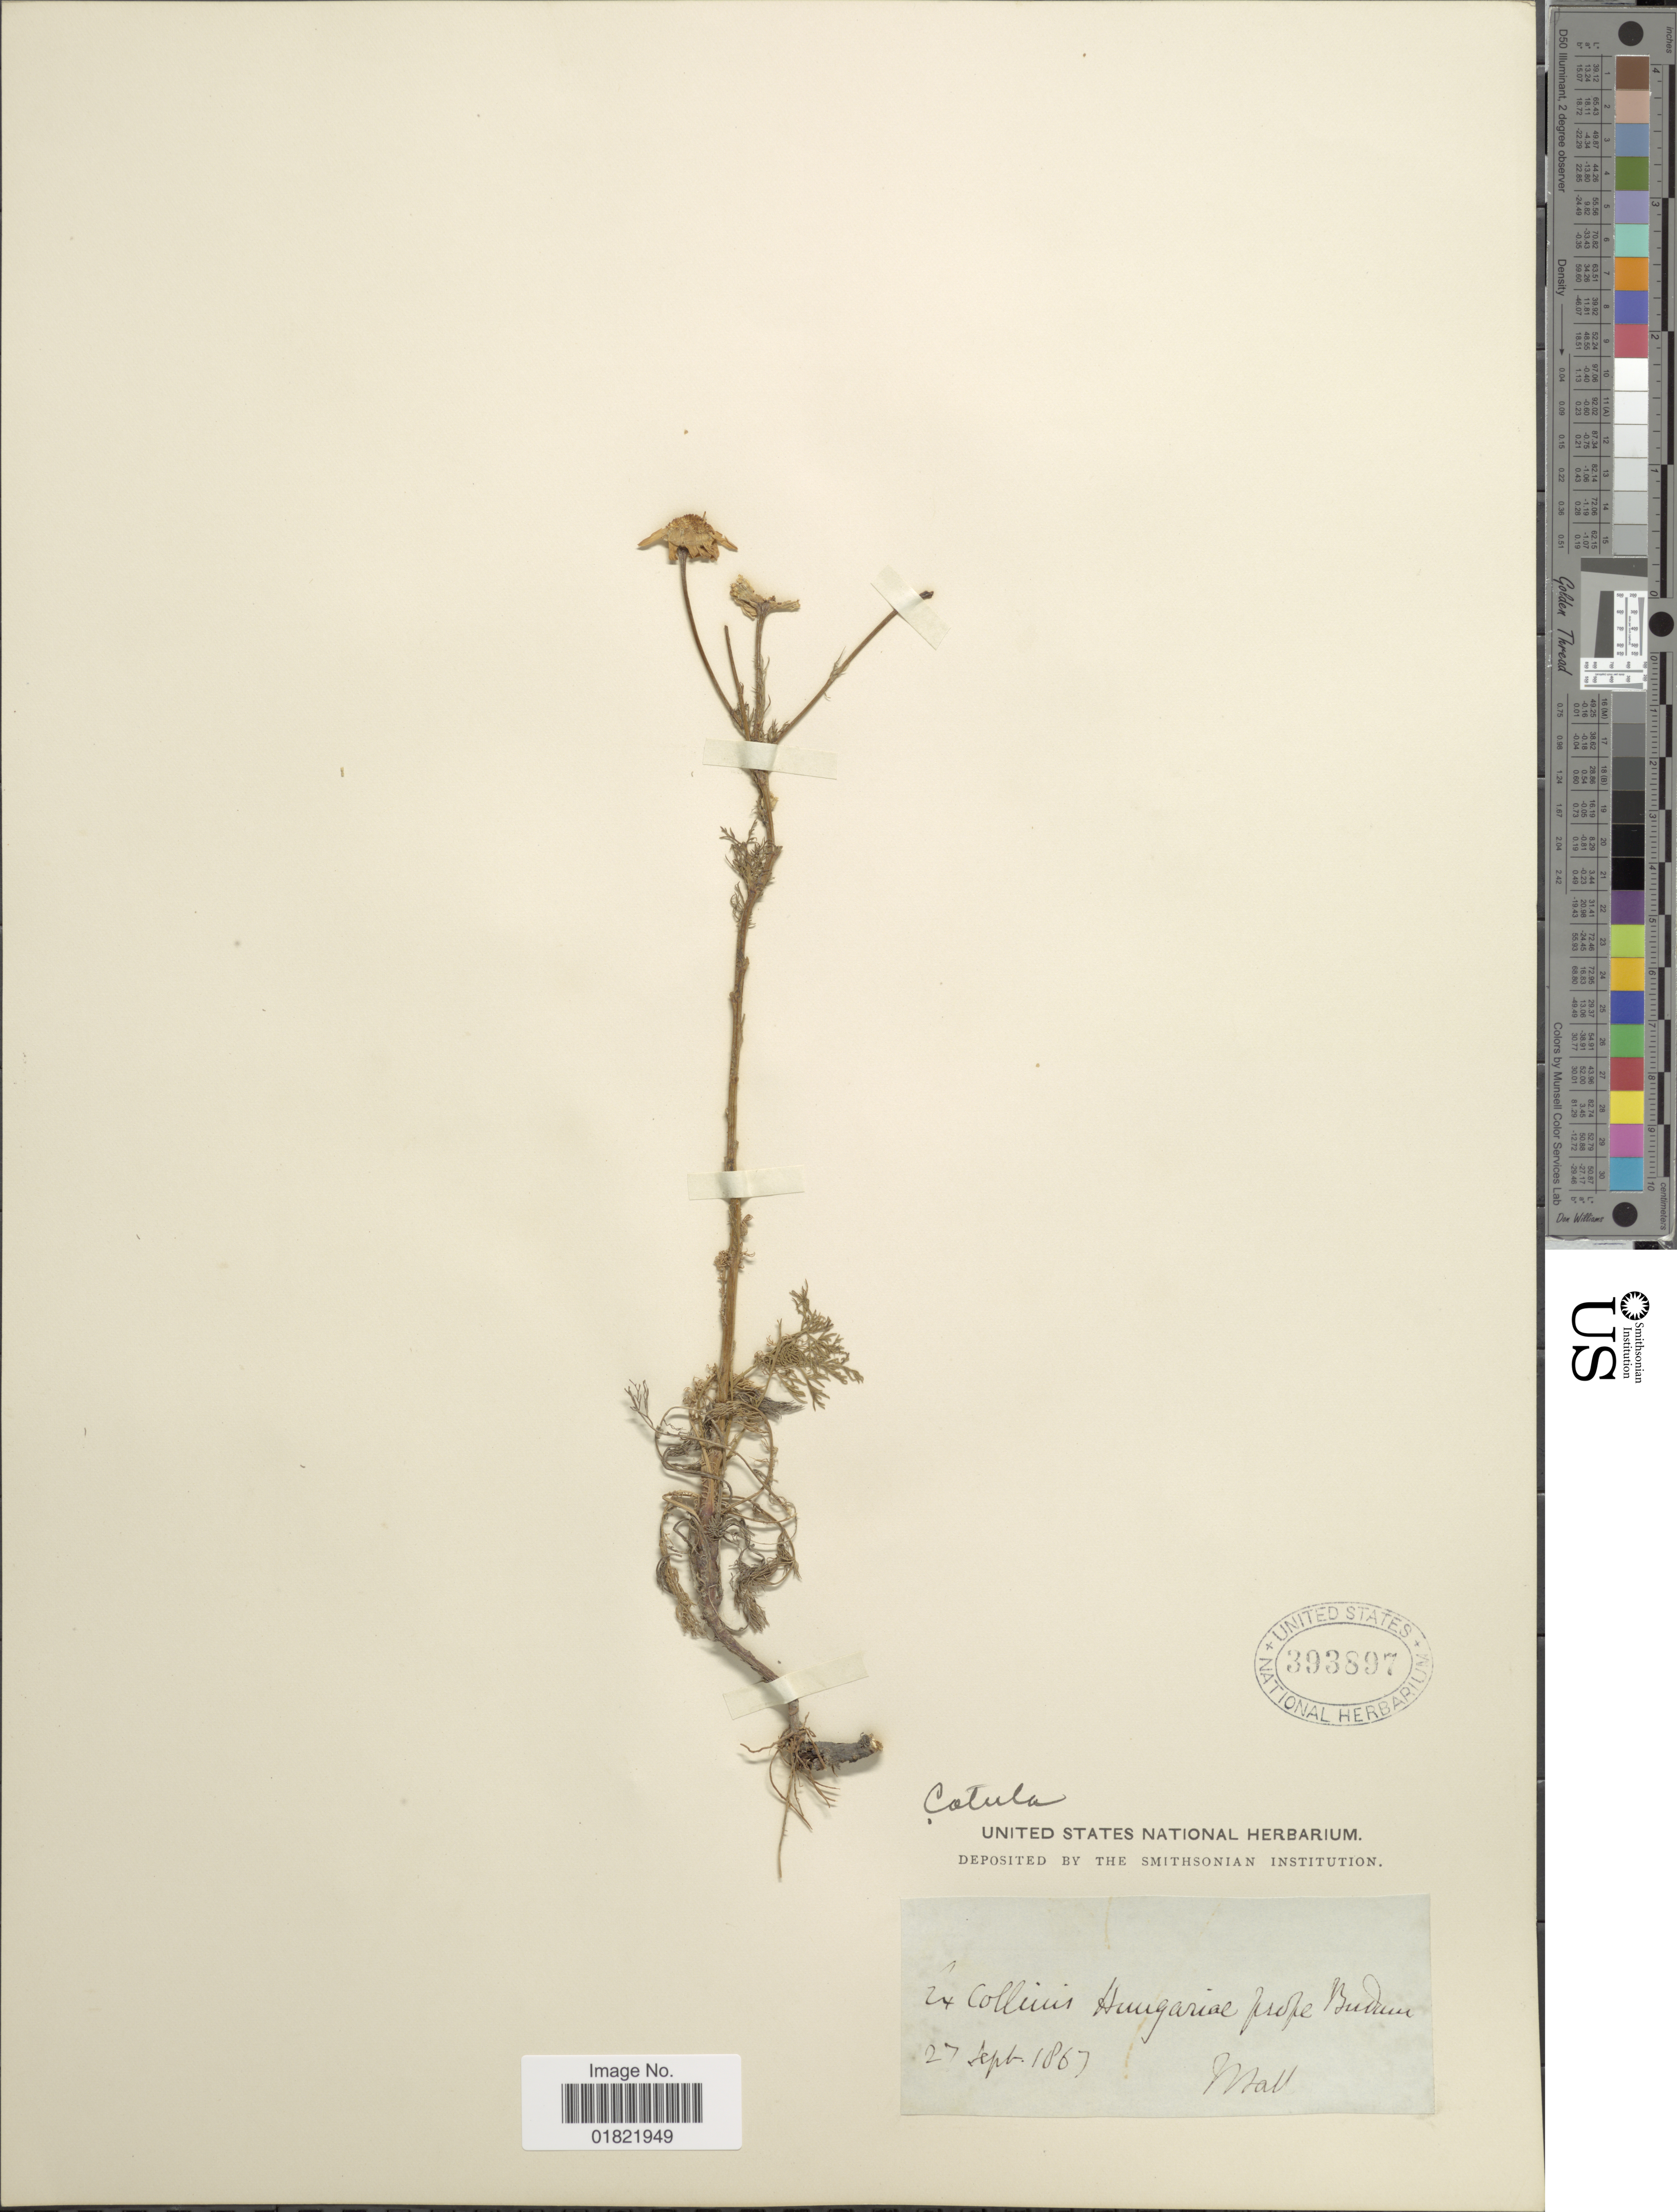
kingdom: Plantae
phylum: Tracheophyta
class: Magnoliopsida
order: Asterales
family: Asteraceae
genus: Anthemis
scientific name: Anthemis sp.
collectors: J. Ball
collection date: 1867-09-27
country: Hungary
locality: Hungariae prope Buda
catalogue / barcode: US 393897